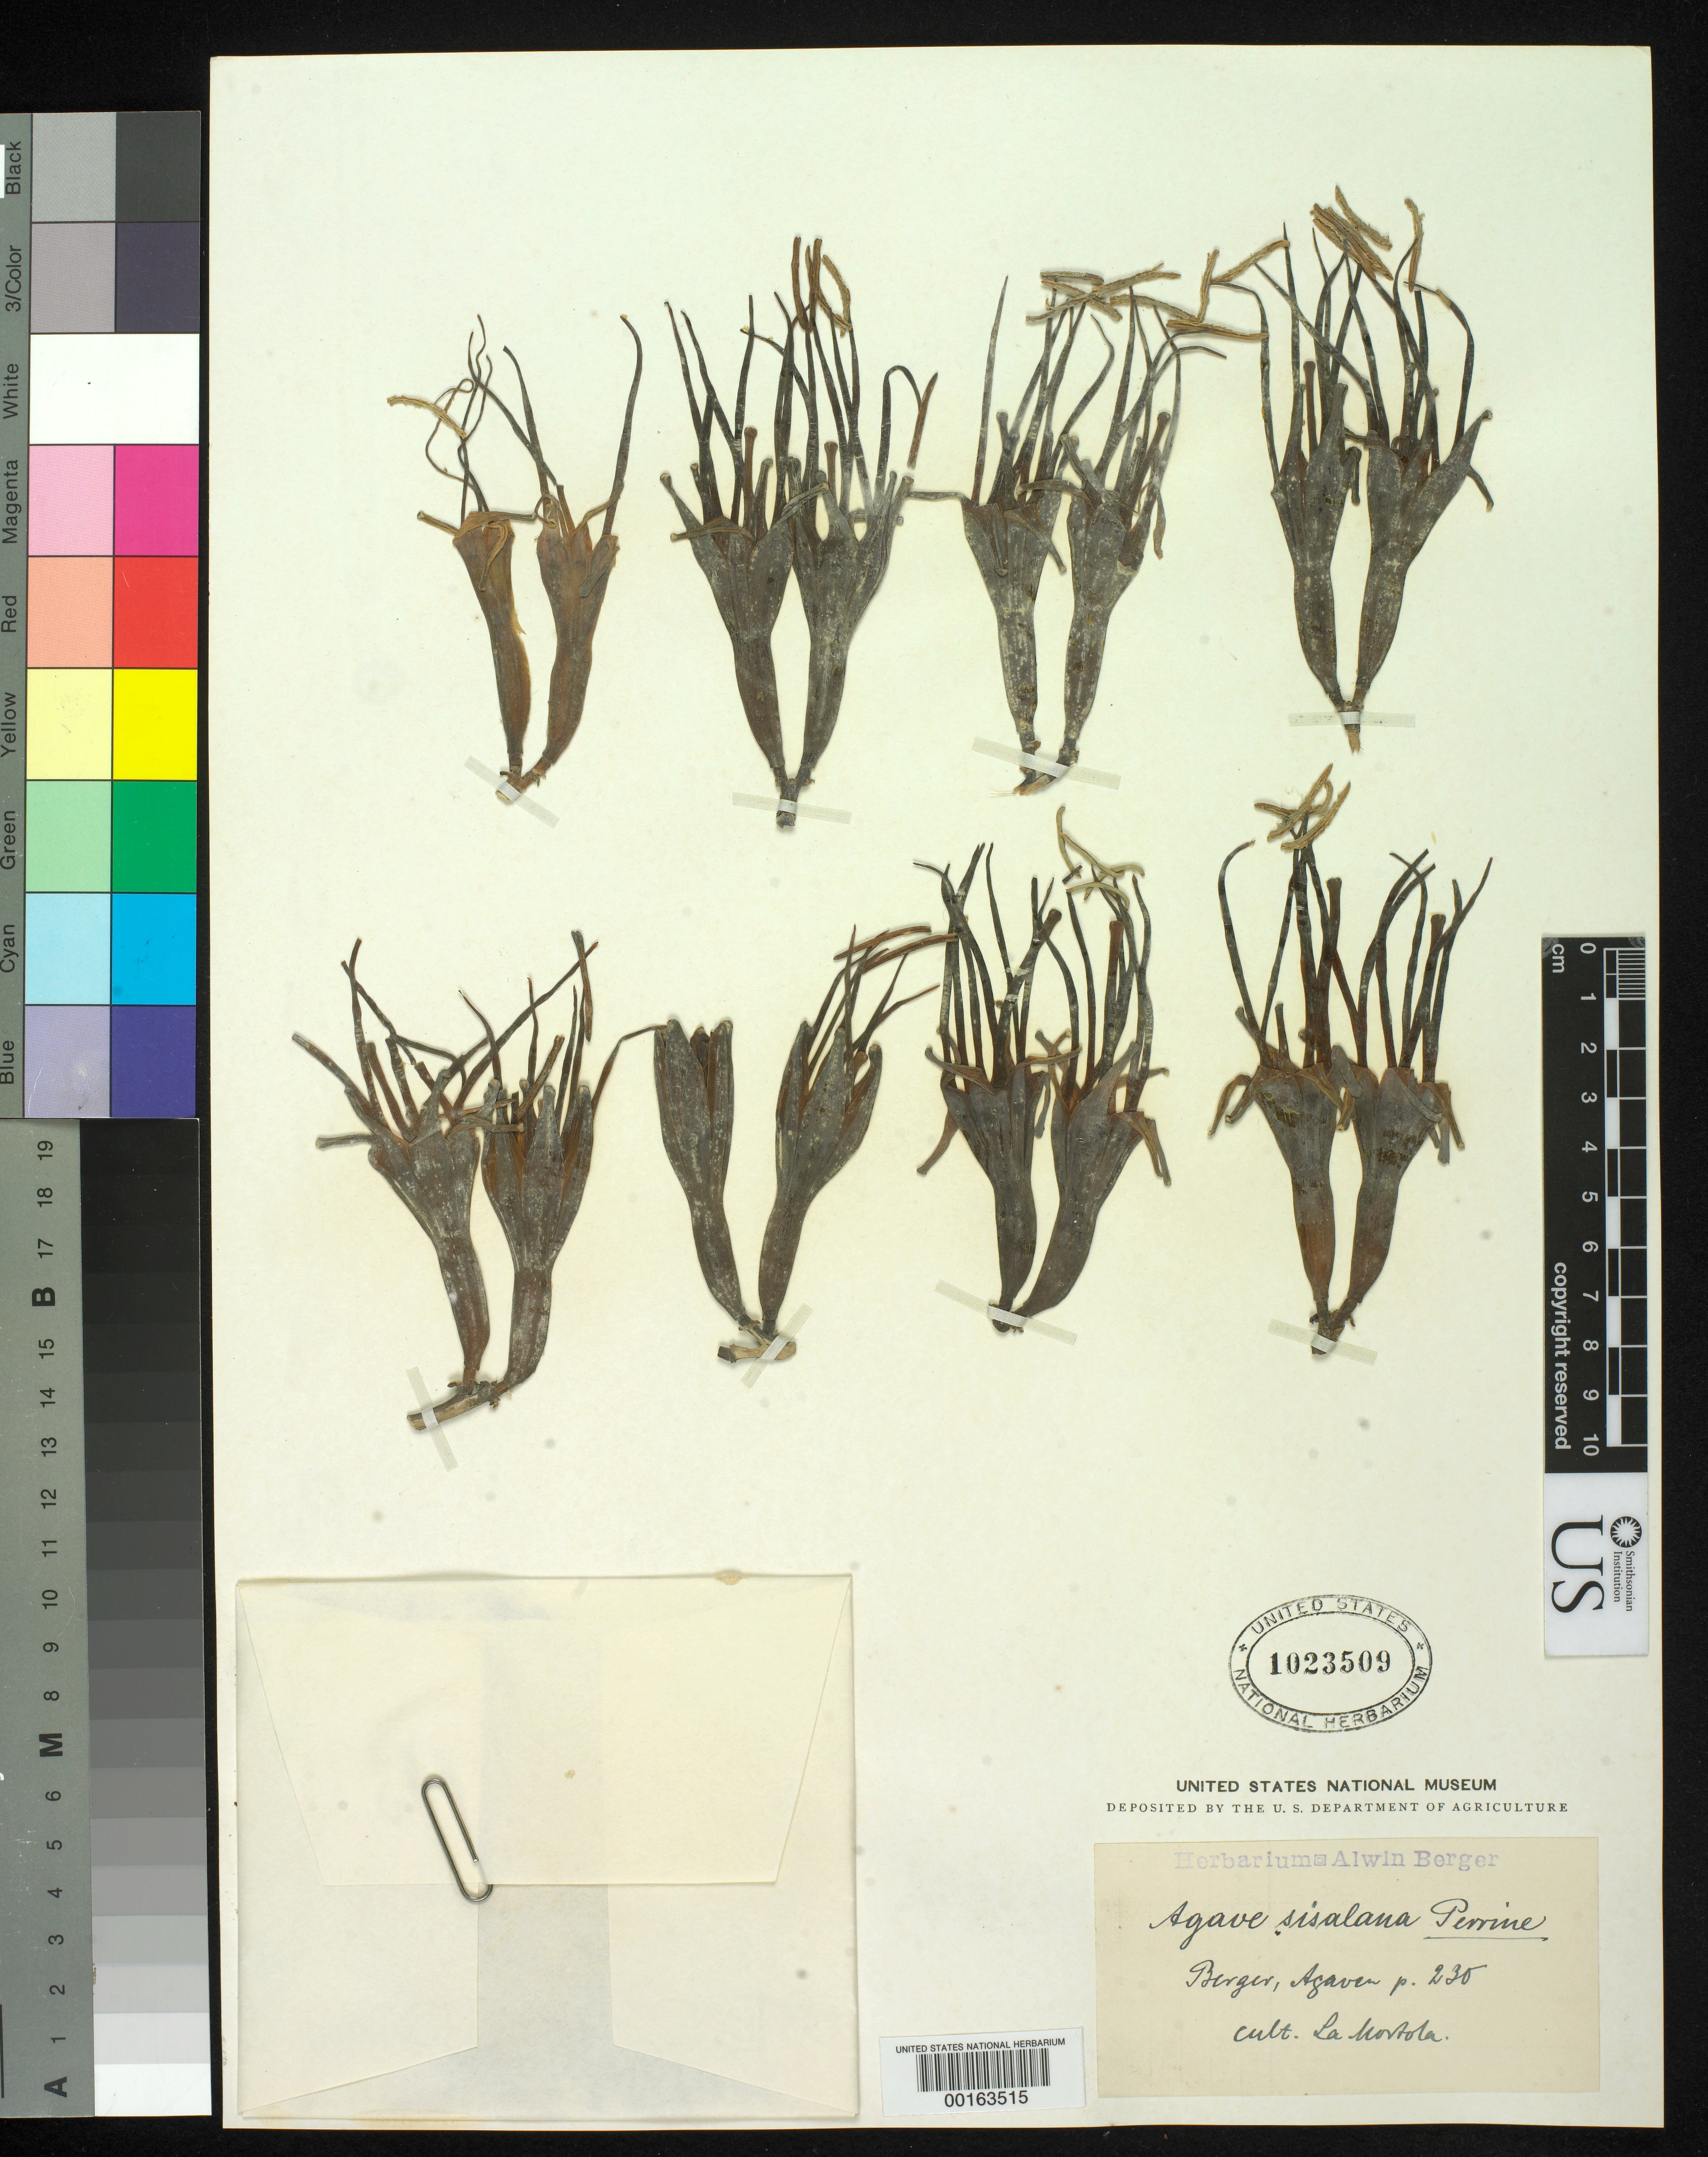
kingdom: Plantae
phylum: Tracheophyta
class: Liliopsida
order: Asparagales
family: Asparagaceae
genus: Agave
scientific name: Agave sisalana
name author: Perrine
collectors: ex herb. A. Berger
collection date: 1909-06-02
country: Mexico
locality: Cultivated at La Mortola, Italy.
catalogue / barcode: US 1023509